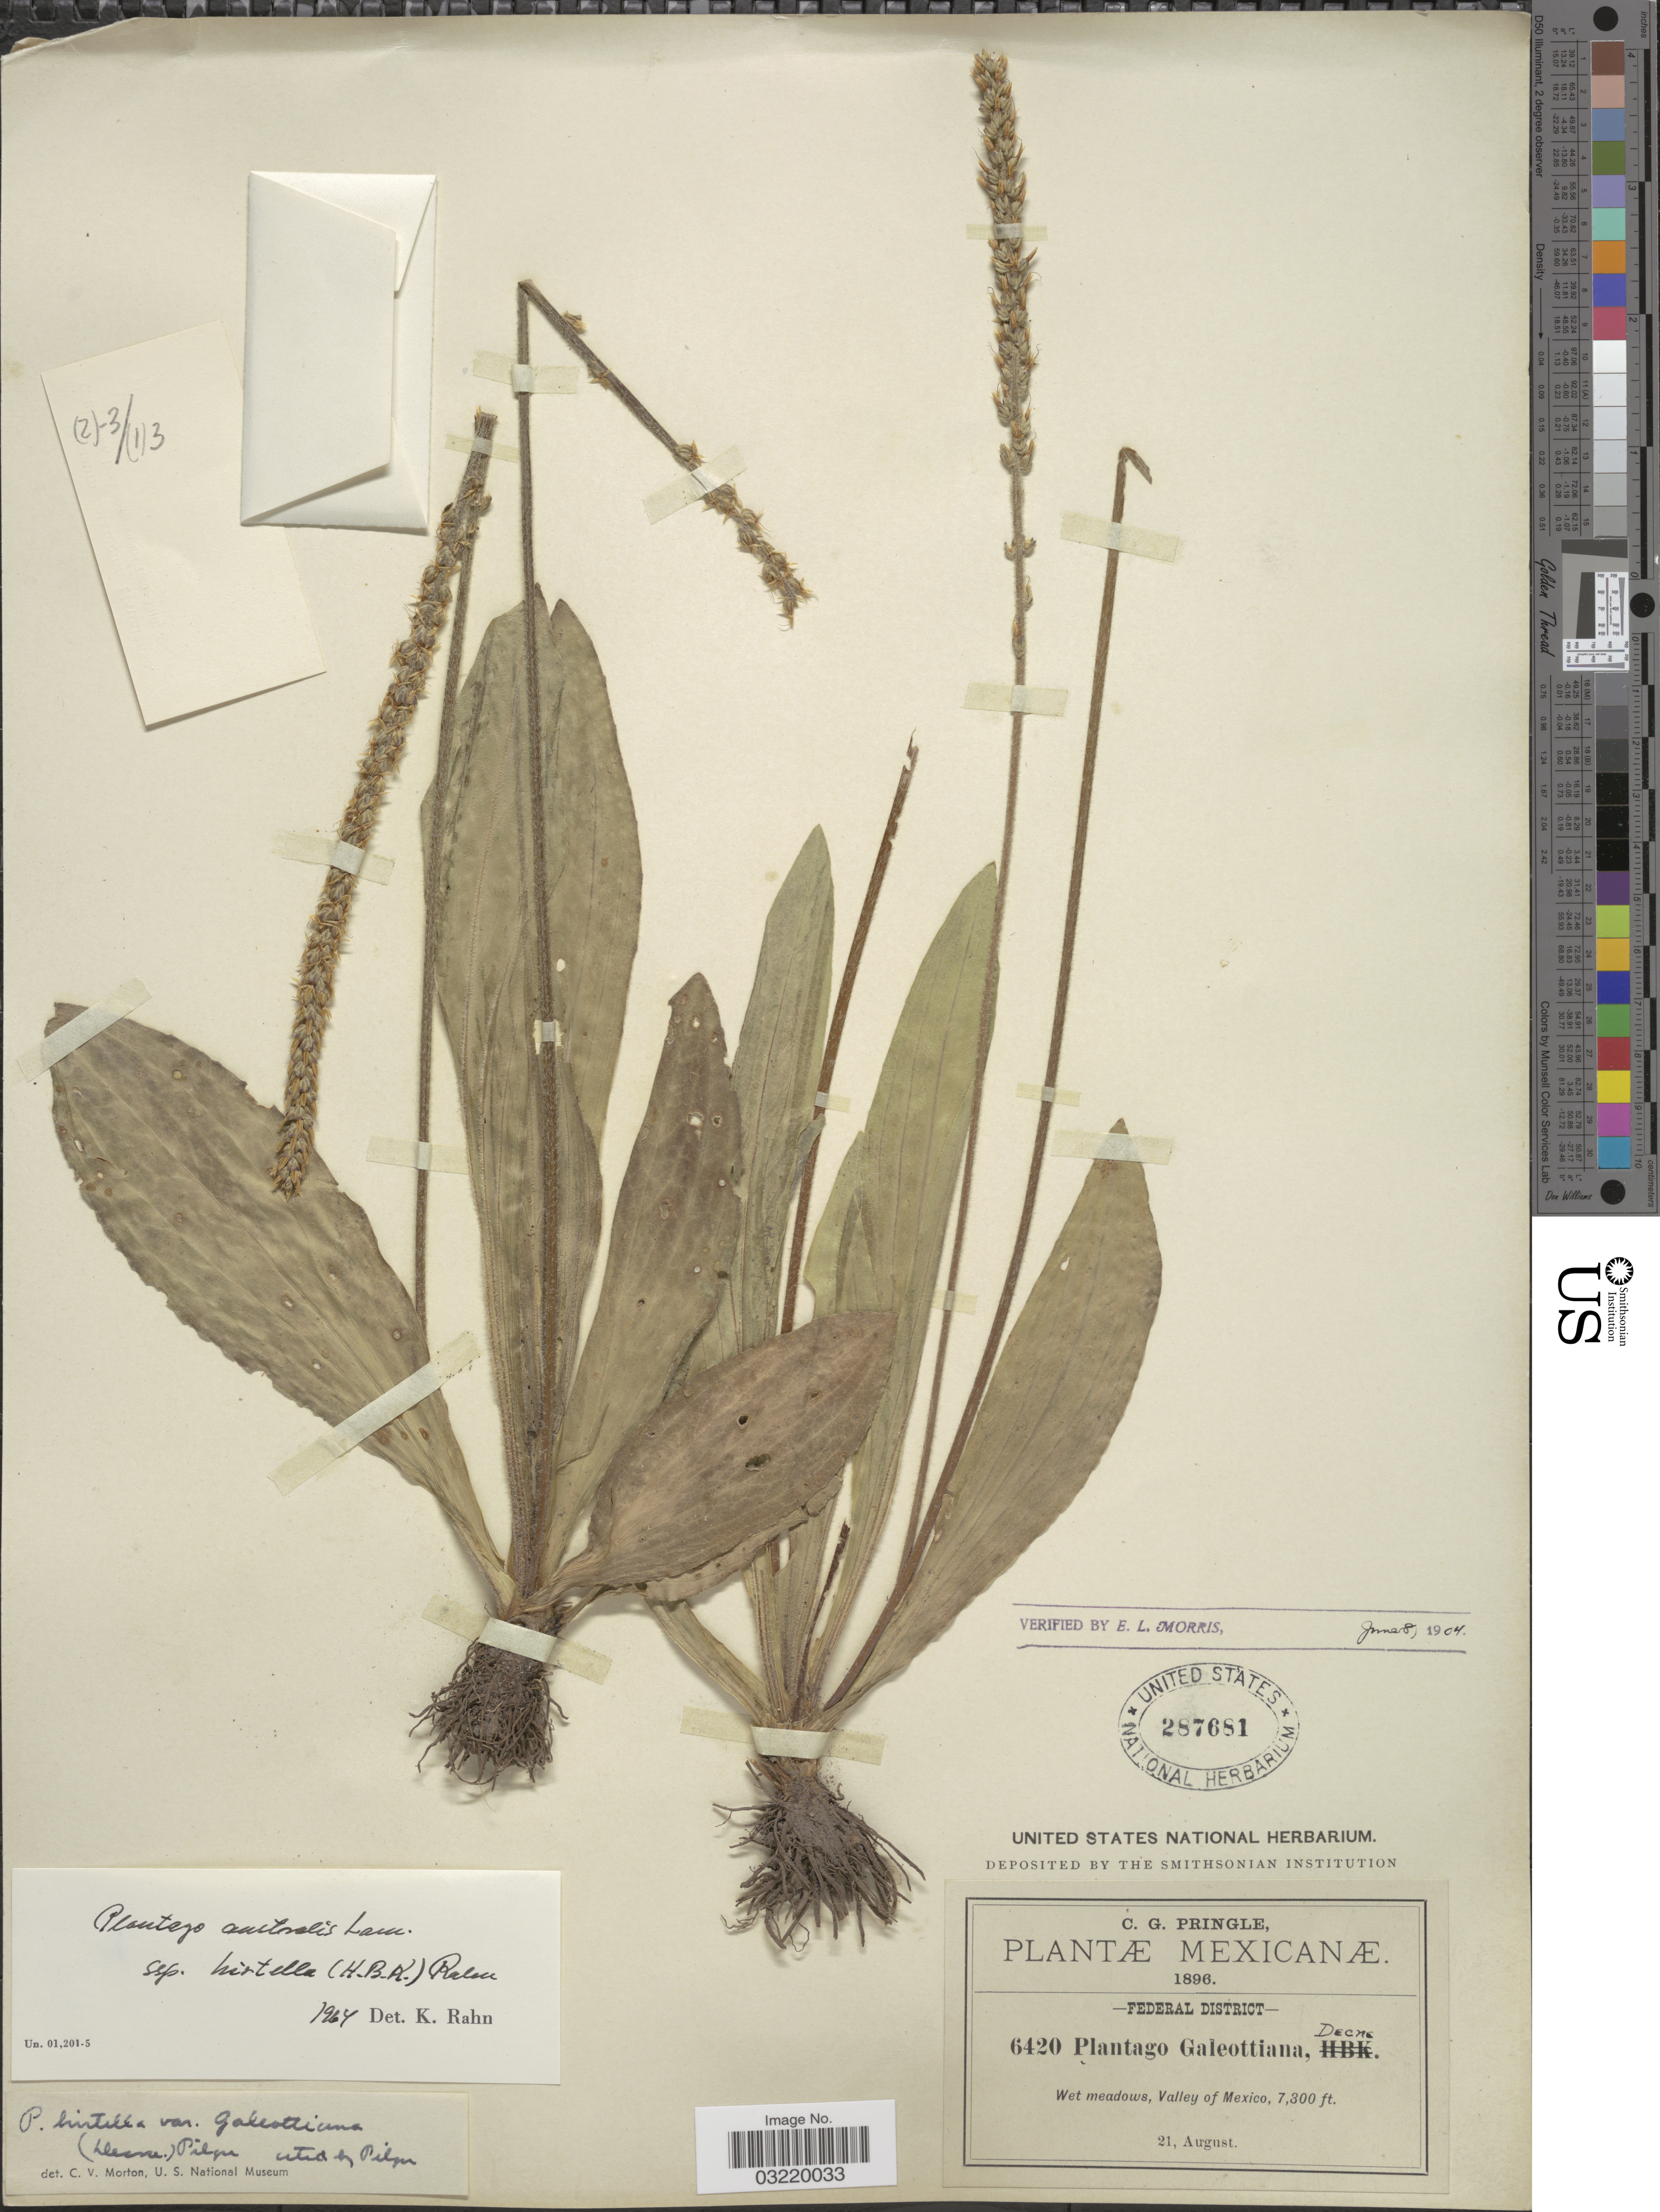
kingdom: Plantae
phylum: Tracheophyta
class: Magnoliopsida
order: Lamiales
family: Plantaginaceae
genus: Plantago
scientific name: Plantago australis subsp. hirtella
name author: (Kunth) Rahn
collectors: C. G. Pringle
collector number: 6420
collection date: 1896-08-21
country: Mexico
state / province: Distrito Federal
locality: Federal District. Wet meadows, Valley of Mexico.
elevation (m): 2225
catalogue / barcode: US 287681